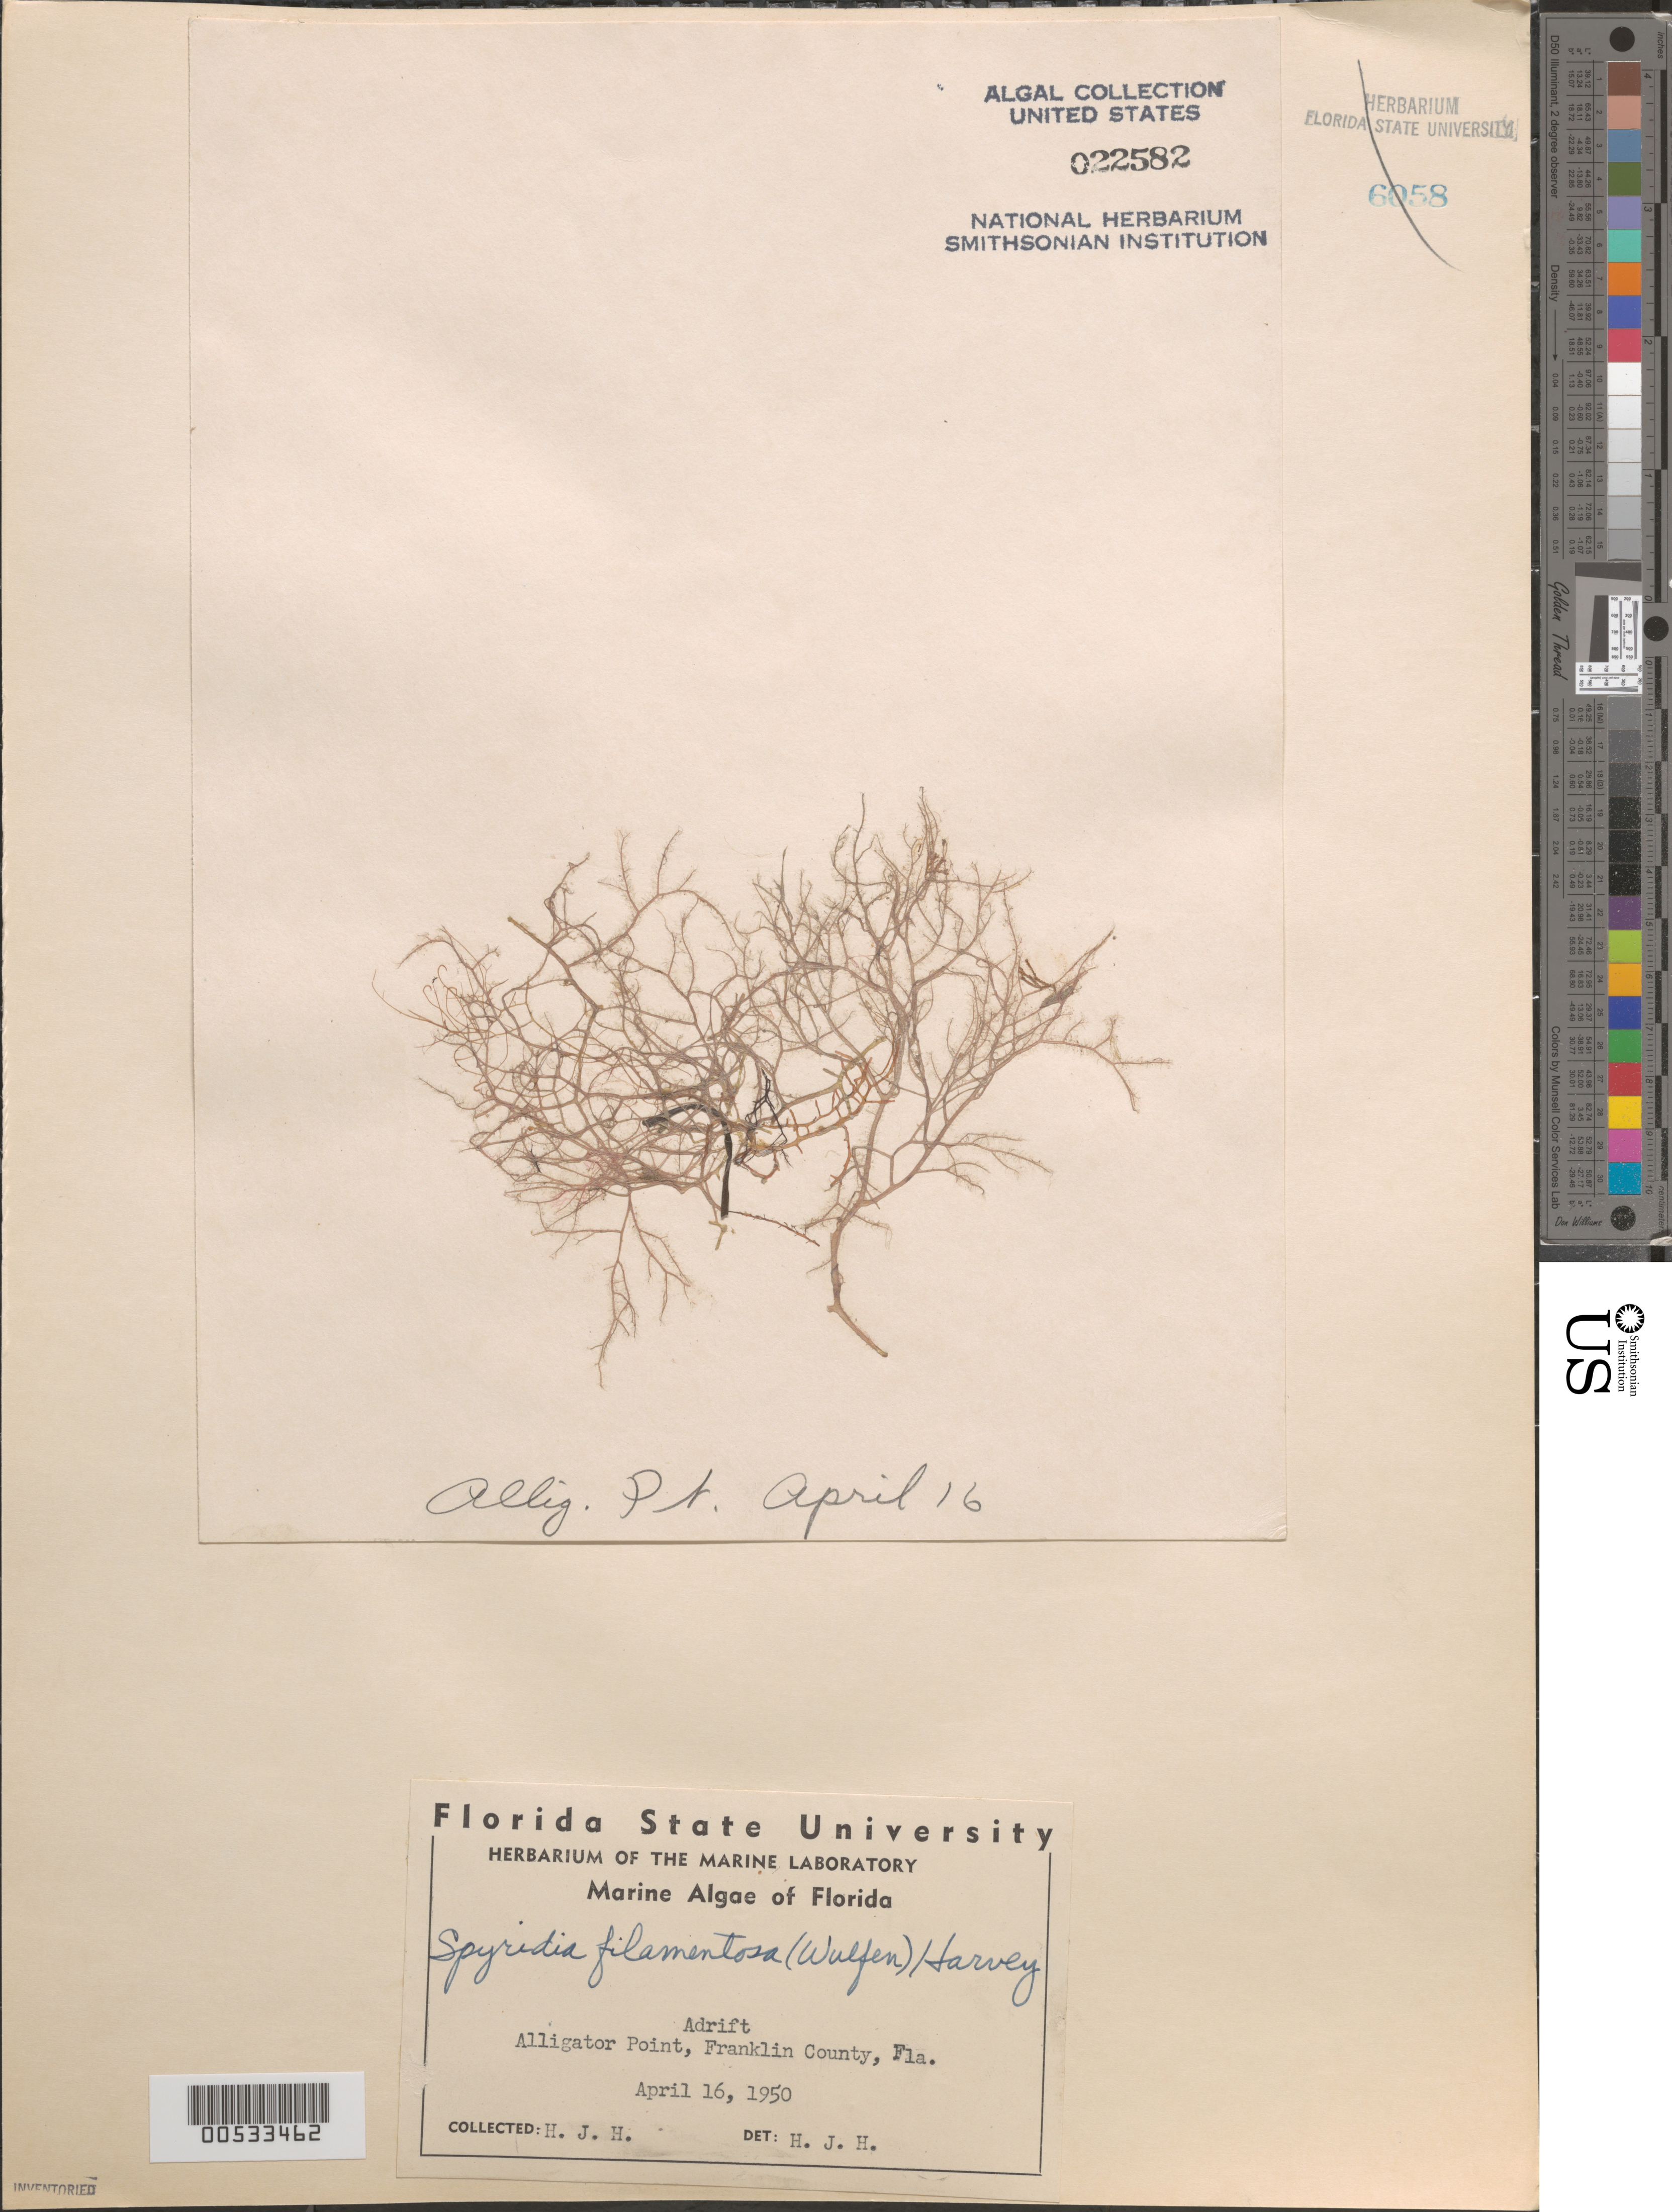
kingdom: Plantae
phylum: Rhodophyta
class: Florideophyceae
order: Ceramiales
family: Spyridiaceae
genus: Spyridia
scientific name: Spyridia filamentosa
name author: (Wulfen) Harv.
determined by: Humm, Harold J.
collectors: H. J. Humm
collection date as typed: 16 Apr 1950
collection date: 1950-04-16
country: United States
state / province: Florida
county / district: Franklin County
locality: Alligator Point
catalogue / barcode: US 22582